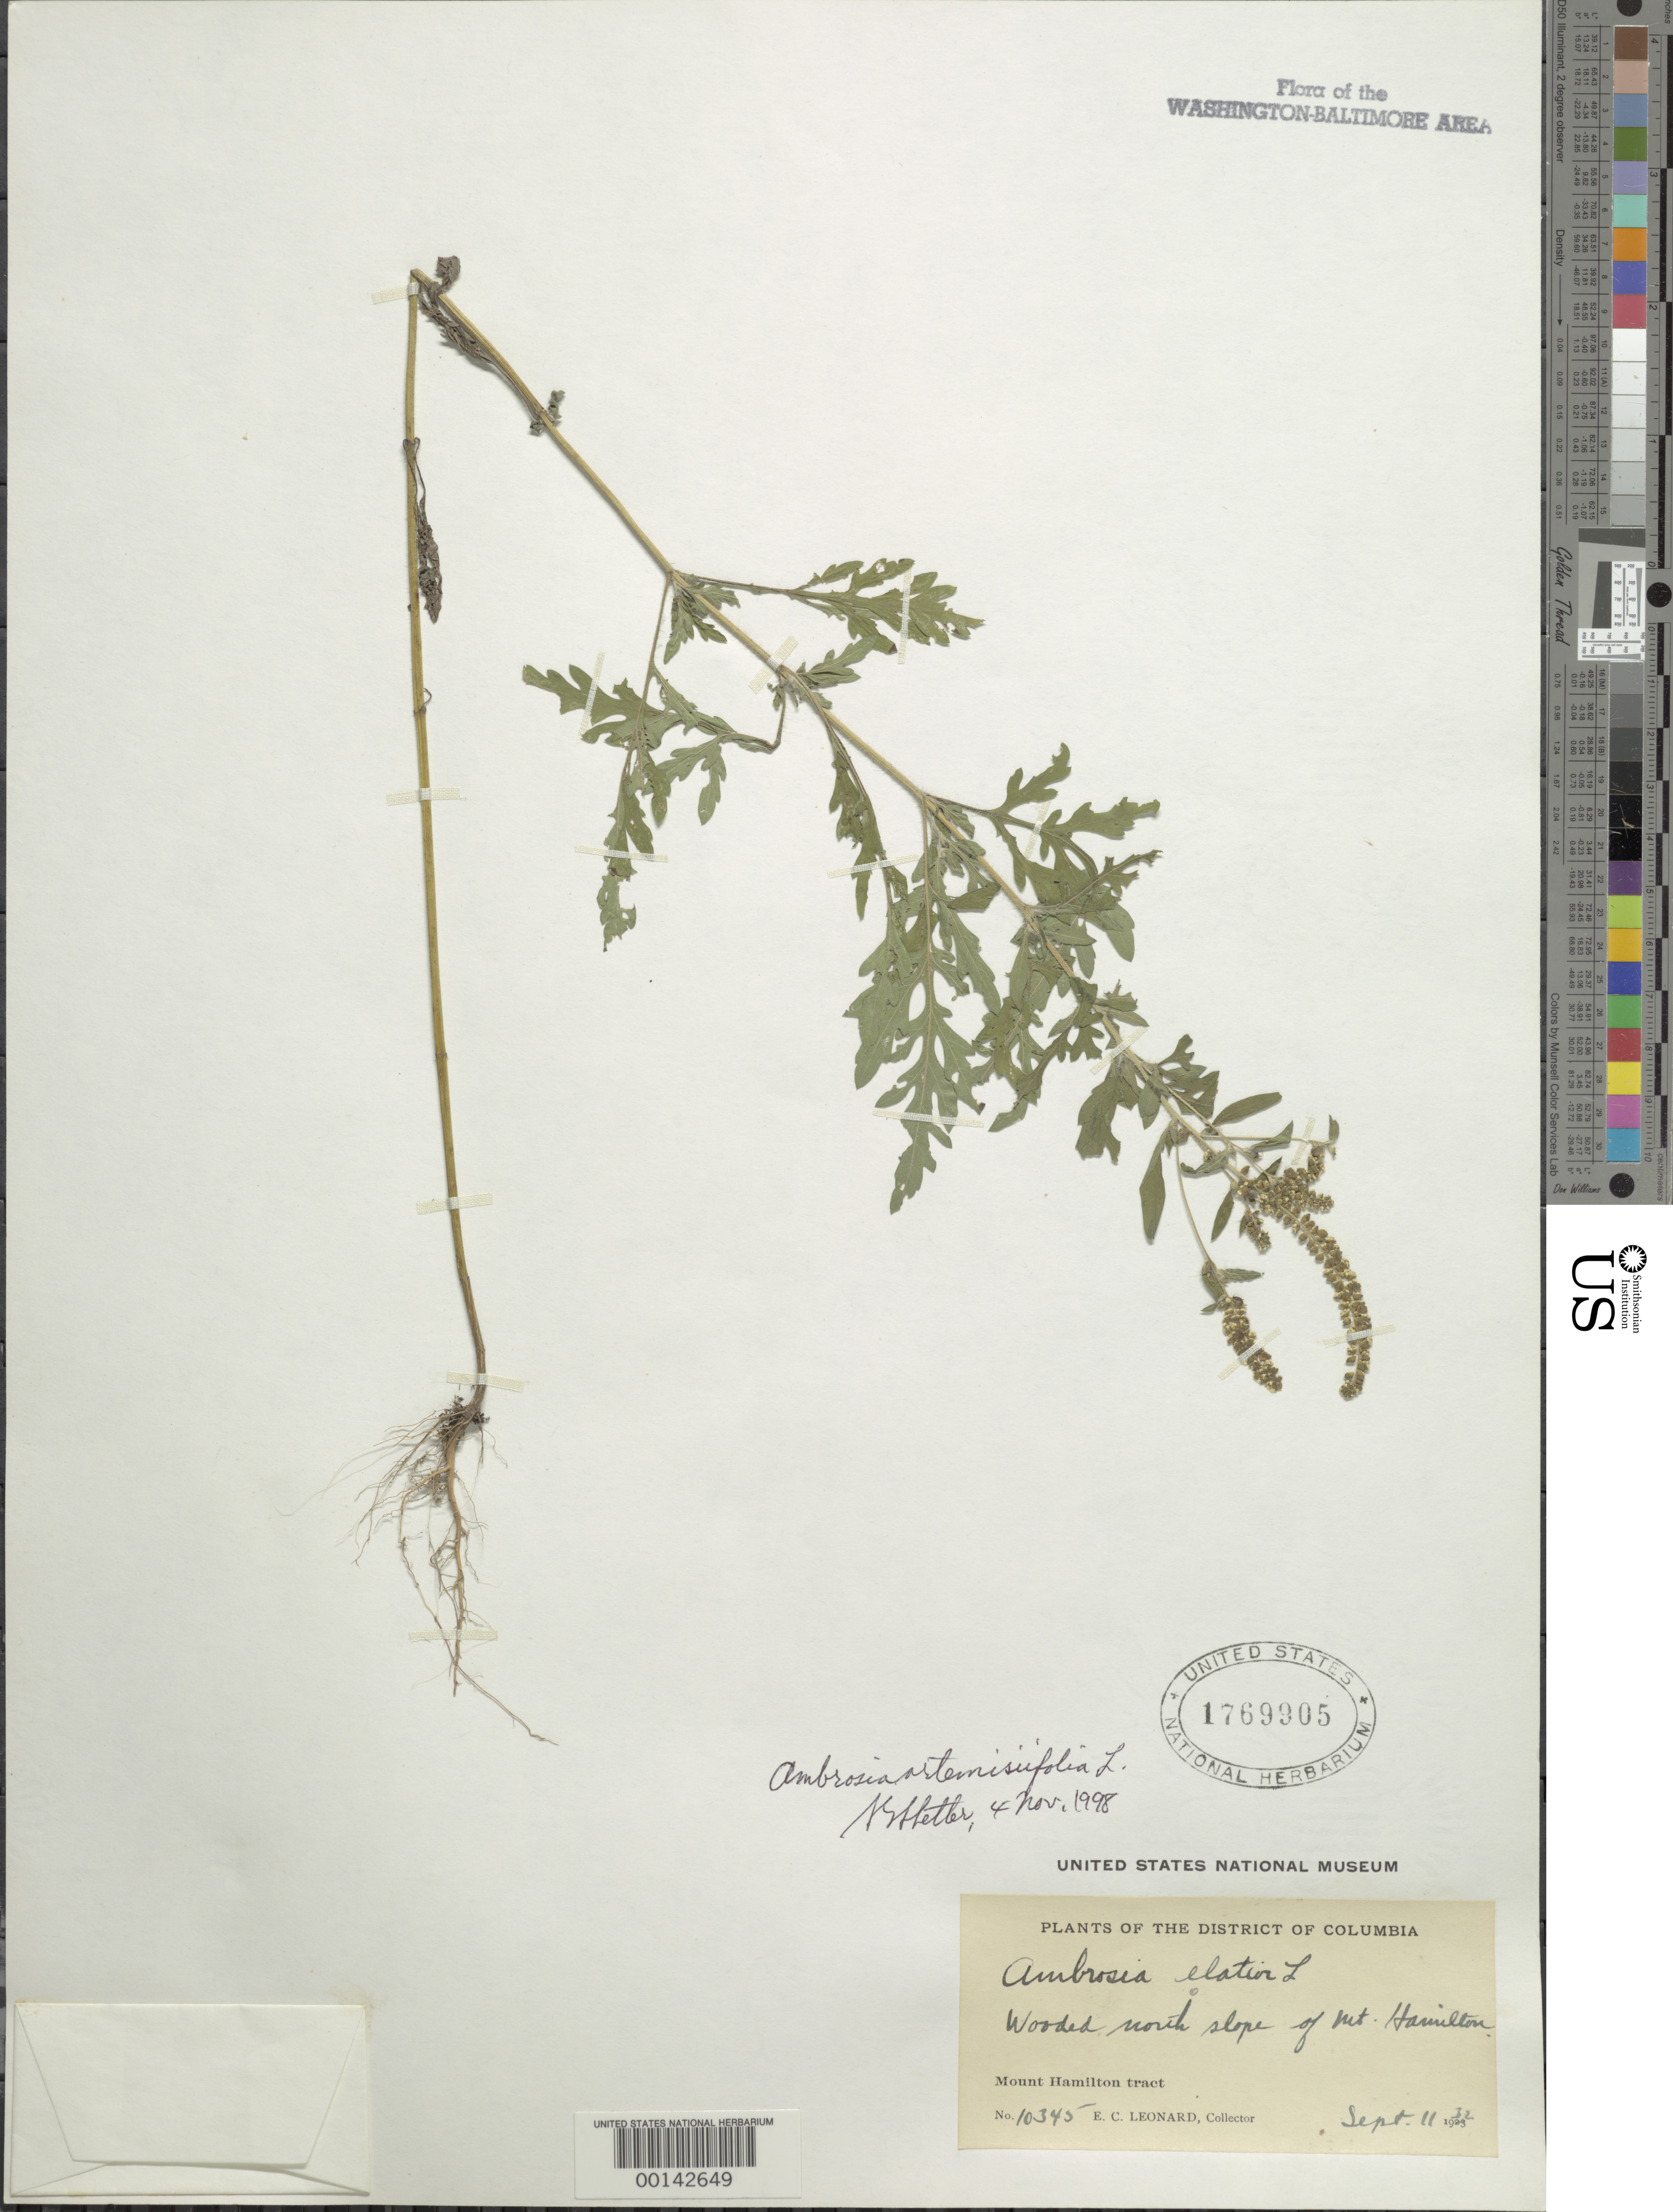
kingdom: Plantae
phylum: Tracheophyta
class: Magnoliopsida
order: Asterales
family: Asteraceae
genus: Ambrosia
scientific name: Ambrosia artemisiifolia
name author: L.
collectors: E. C. Leonard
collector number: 10345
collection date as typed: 11 Sep 1932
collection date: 1932-09-11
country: United States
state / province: District of Columbia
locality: North slope of Mount Hamilton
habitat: Wooded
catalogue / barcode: US 1769905